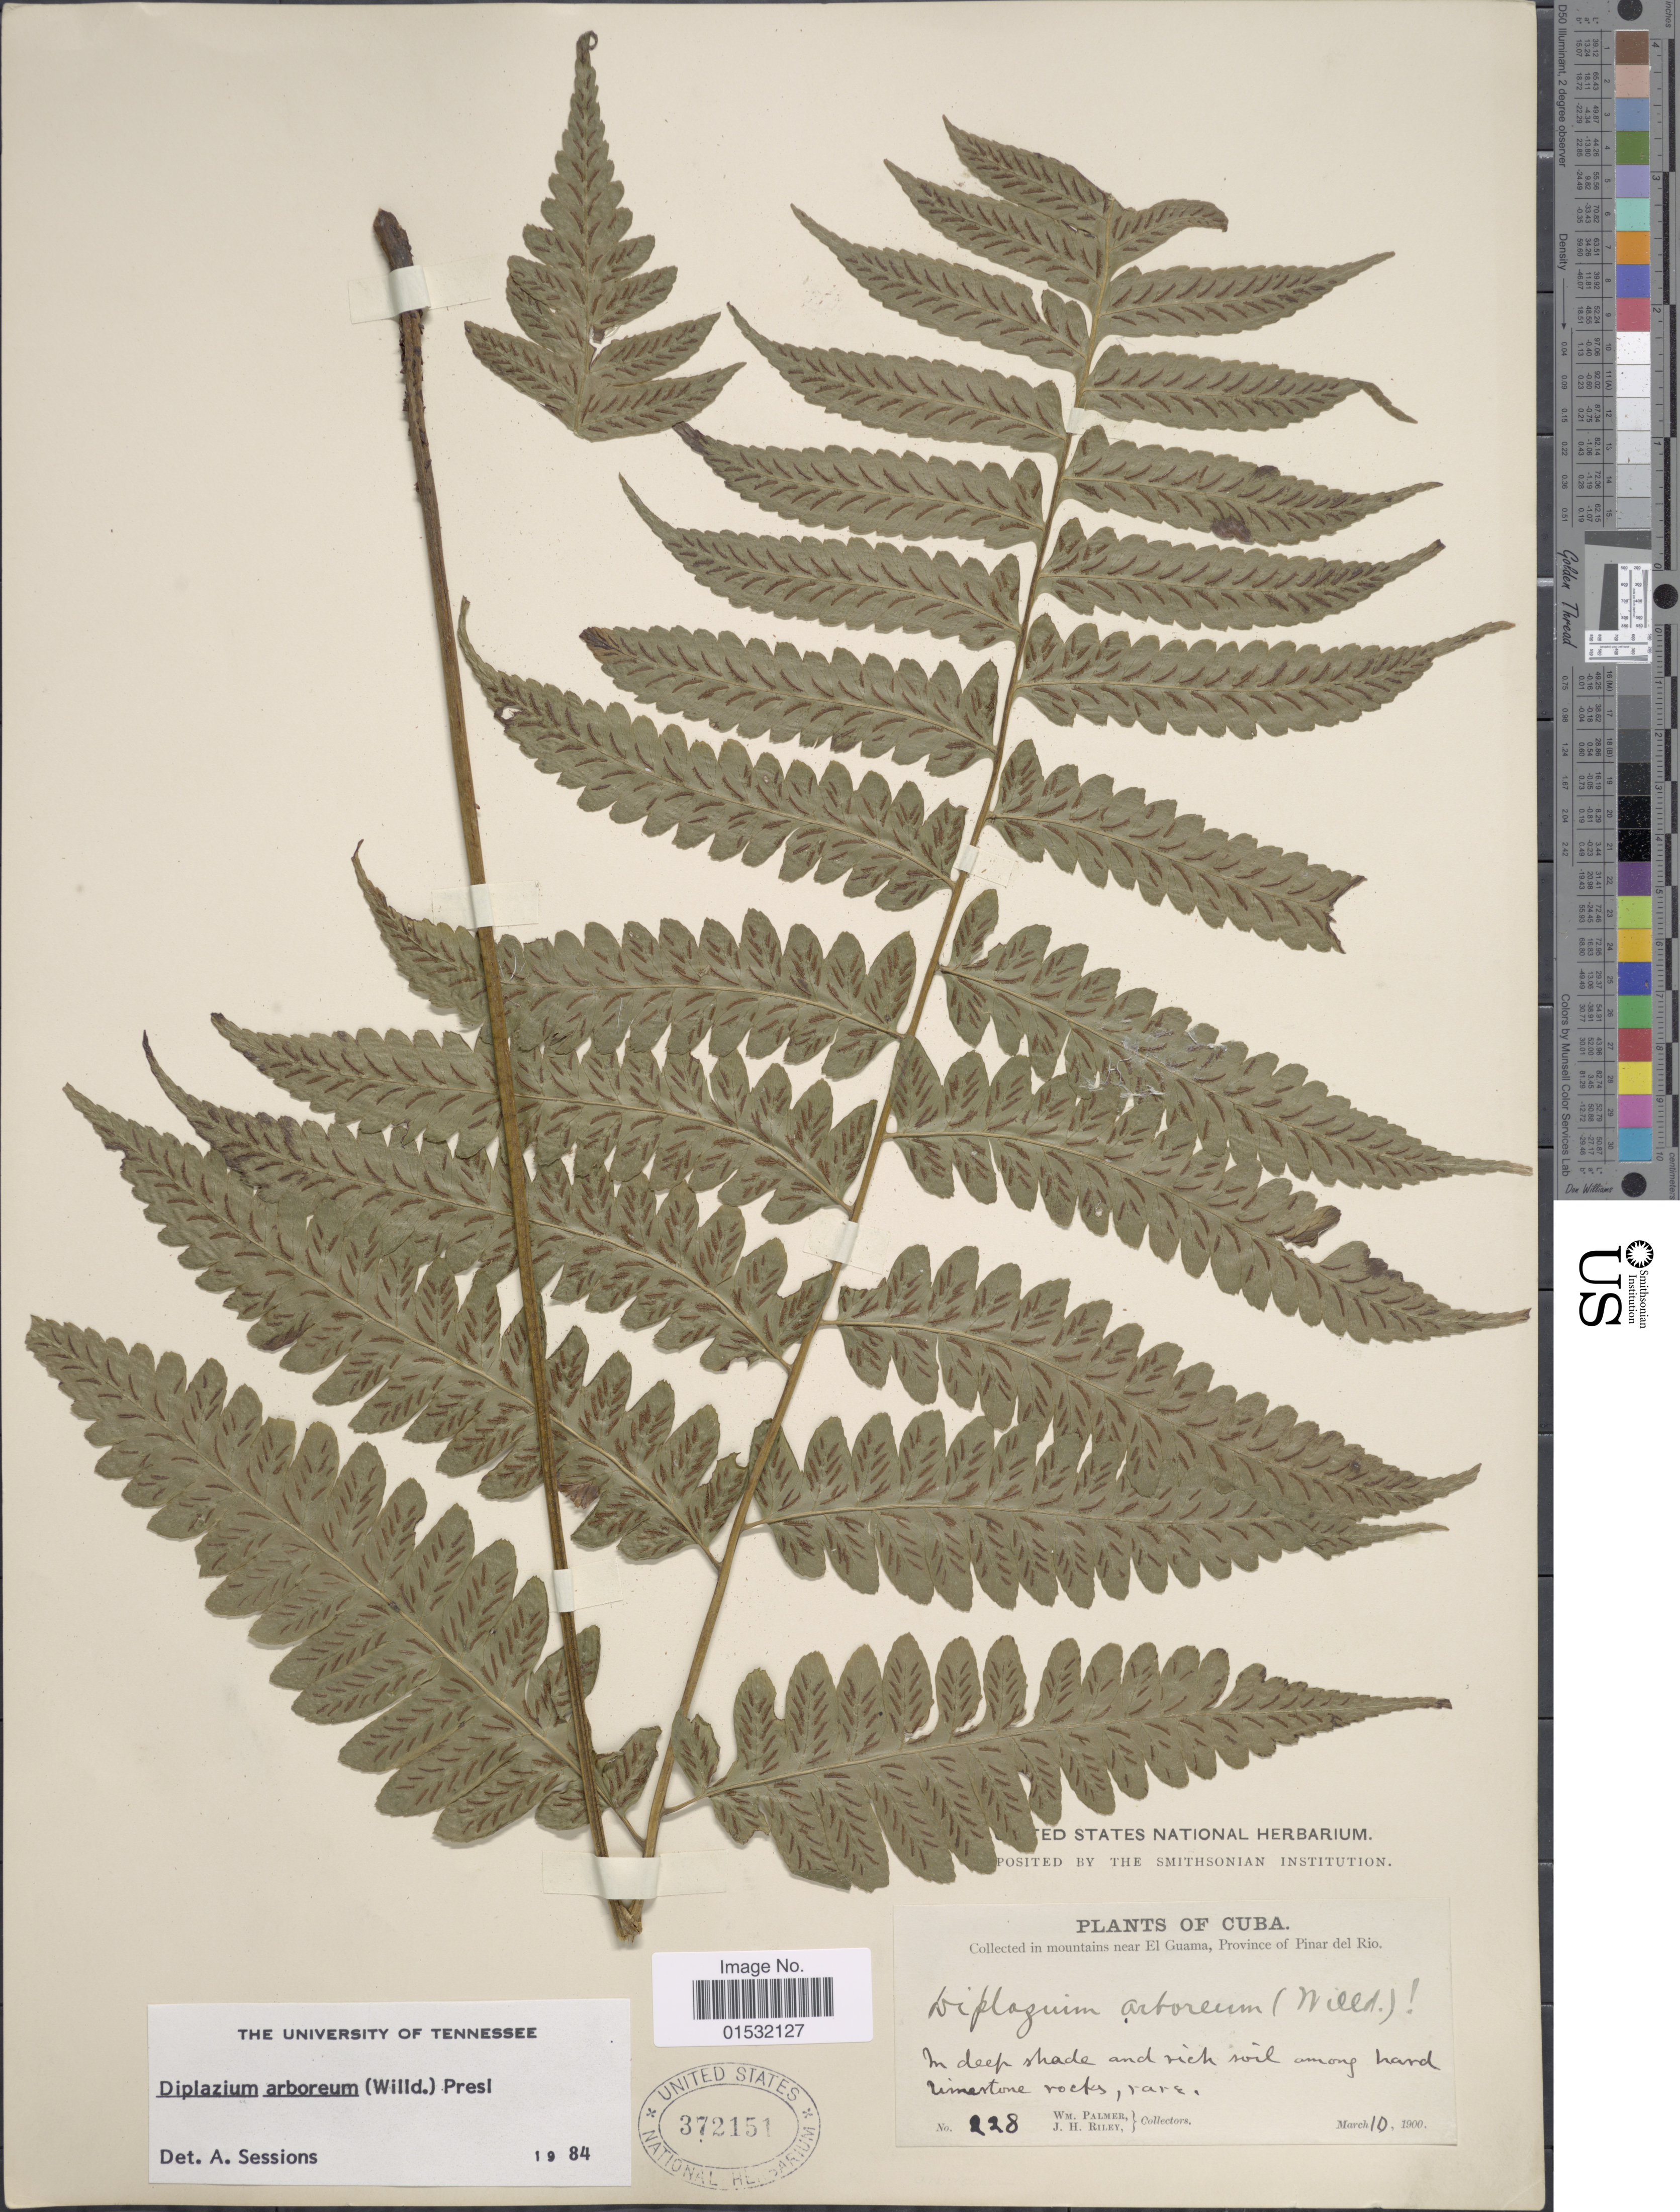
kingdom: Plantae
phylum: Tracheophyta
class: Polypodiopsida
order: Polypodiales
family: Athyriaceae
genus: Diplazium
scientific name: Diplazium cristatum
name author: (Desr.) Alston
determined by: Sánchez, C.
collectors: W. Palmer & J. H. Riley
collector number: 228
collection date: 1900-03-10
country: Cuba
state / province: Pinar del Río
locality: Mountains near El Guama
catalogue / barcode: US 372151